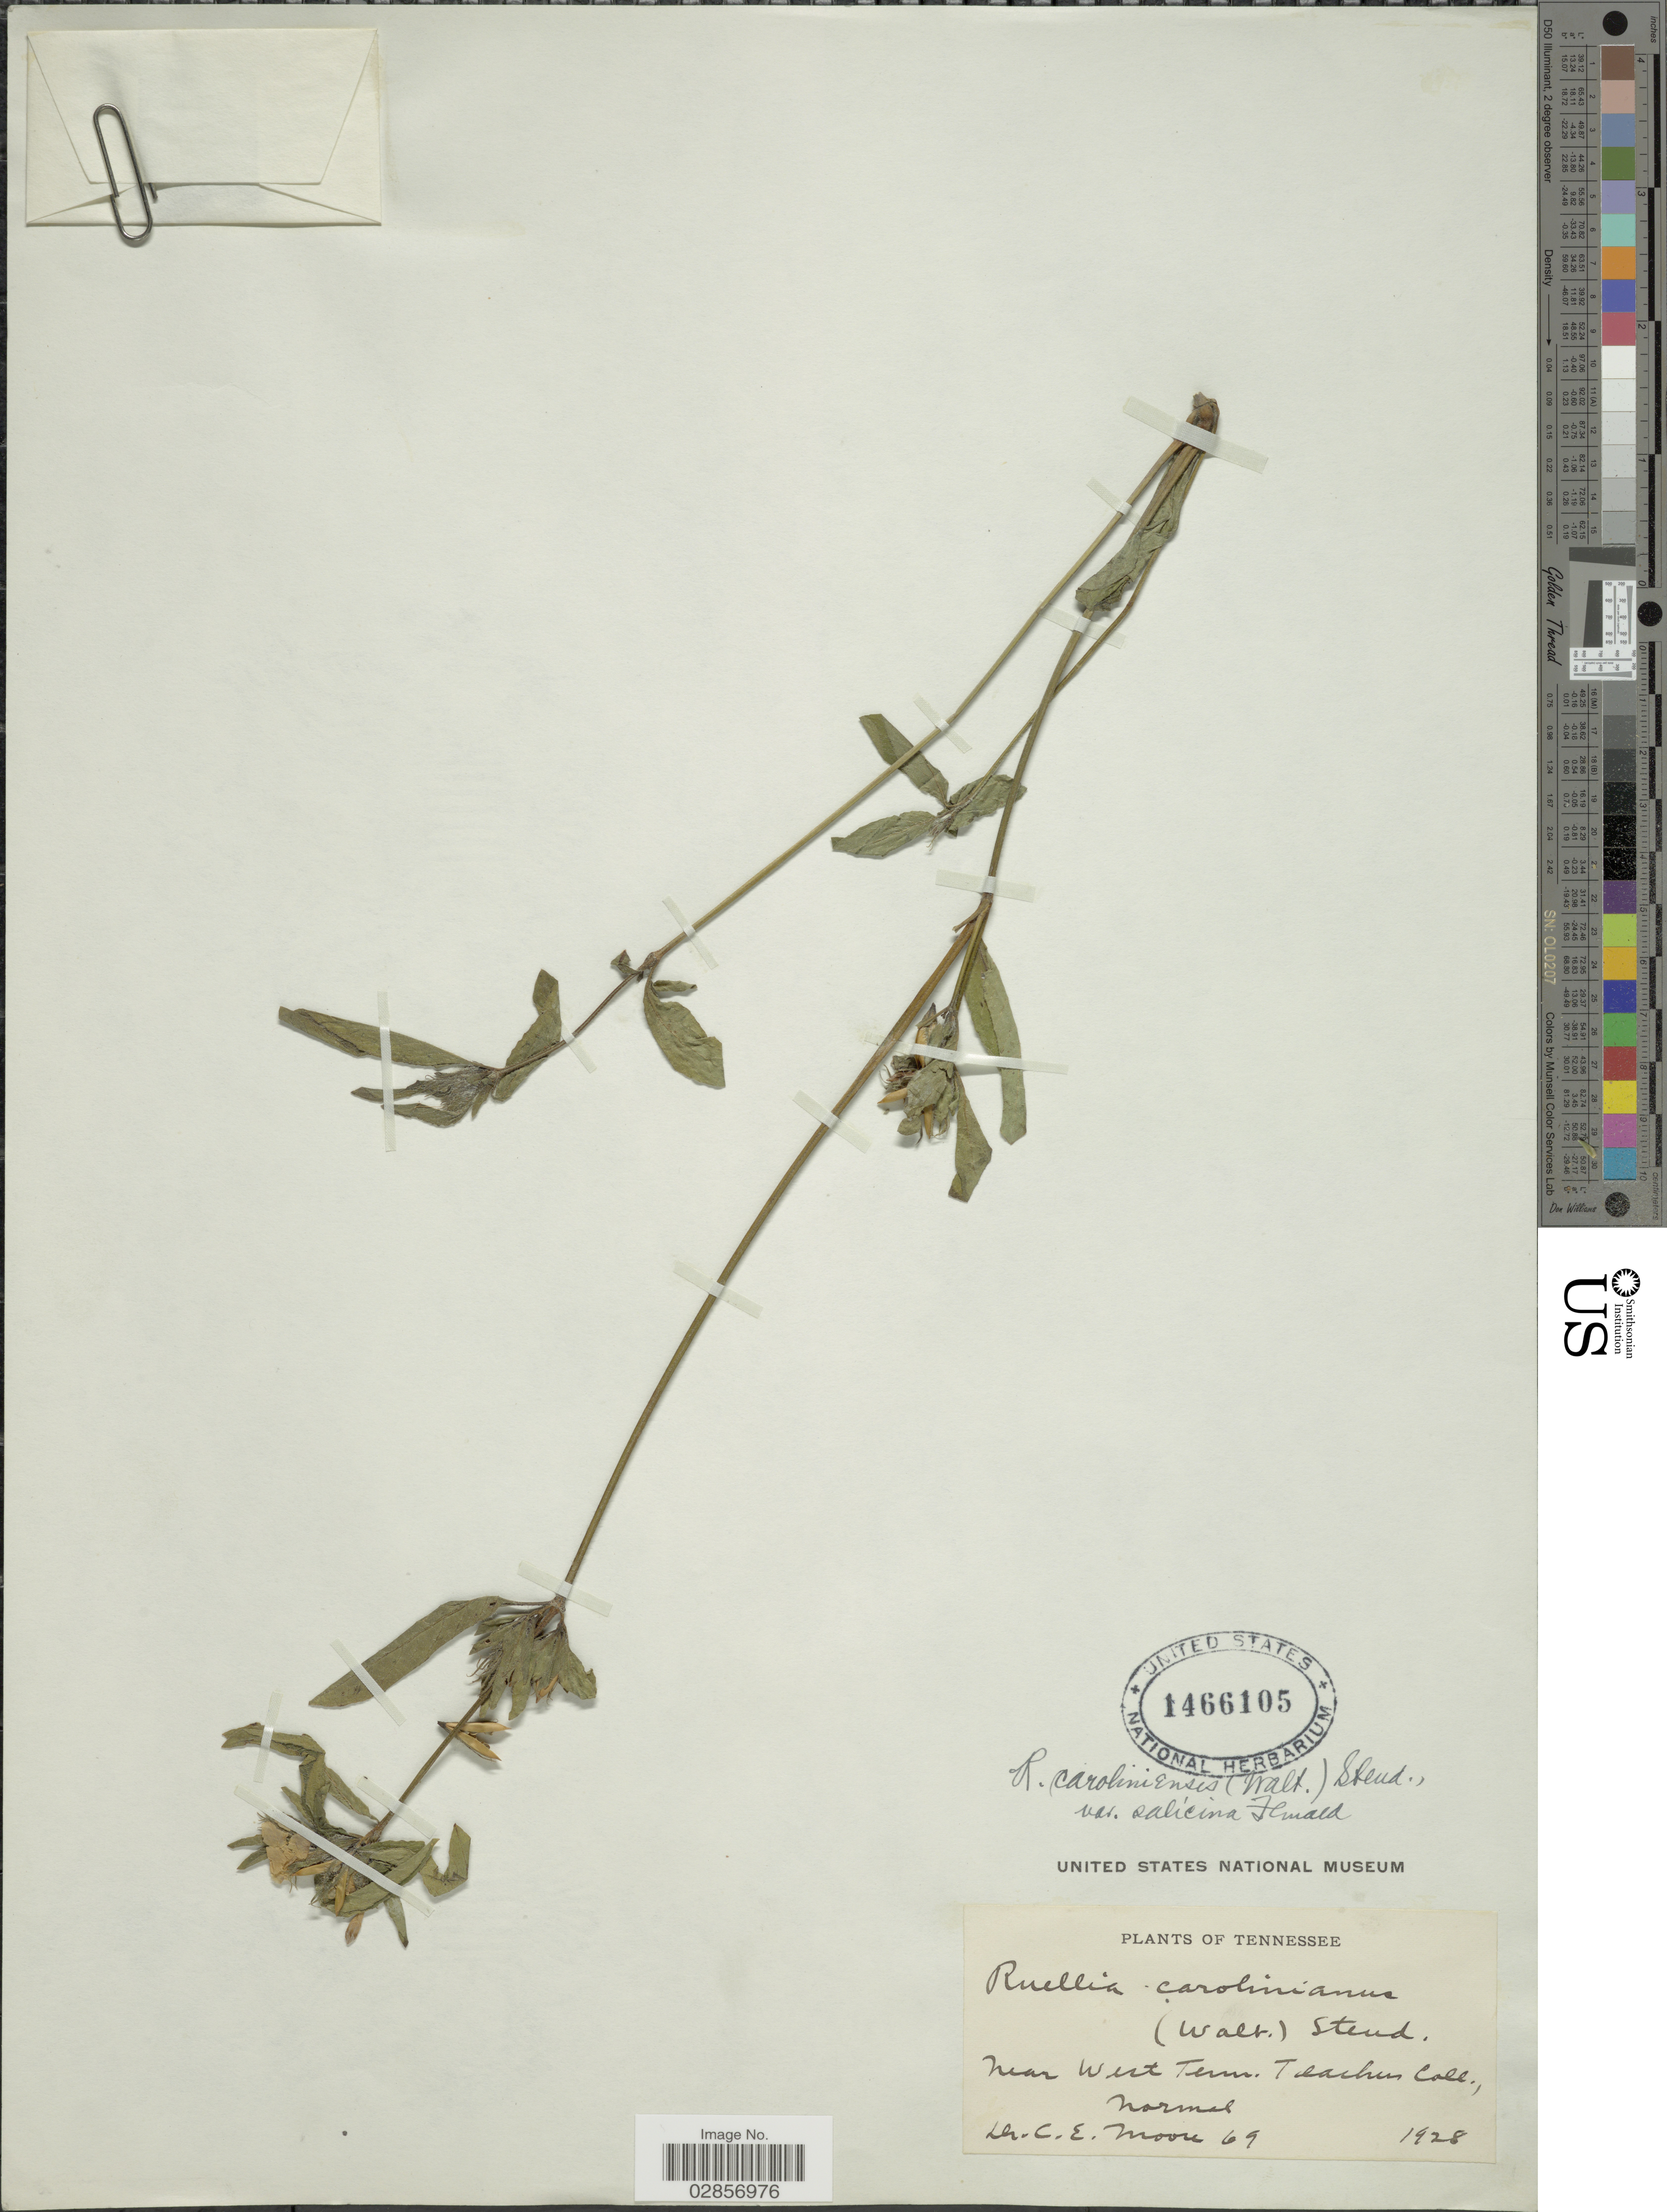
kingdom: Plantae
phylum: Tracheophyta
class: Magnoliopsida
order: Lamiales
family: Acanthaceae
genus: Ruellia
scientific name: Ruellia caroliniensis var. salicina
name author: Fernald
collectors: C. Moore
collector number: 69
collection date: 1928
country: United States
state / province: Tennessee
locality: Near West Tenn. Teachers Coll., Normal.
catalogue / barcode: US 1466105